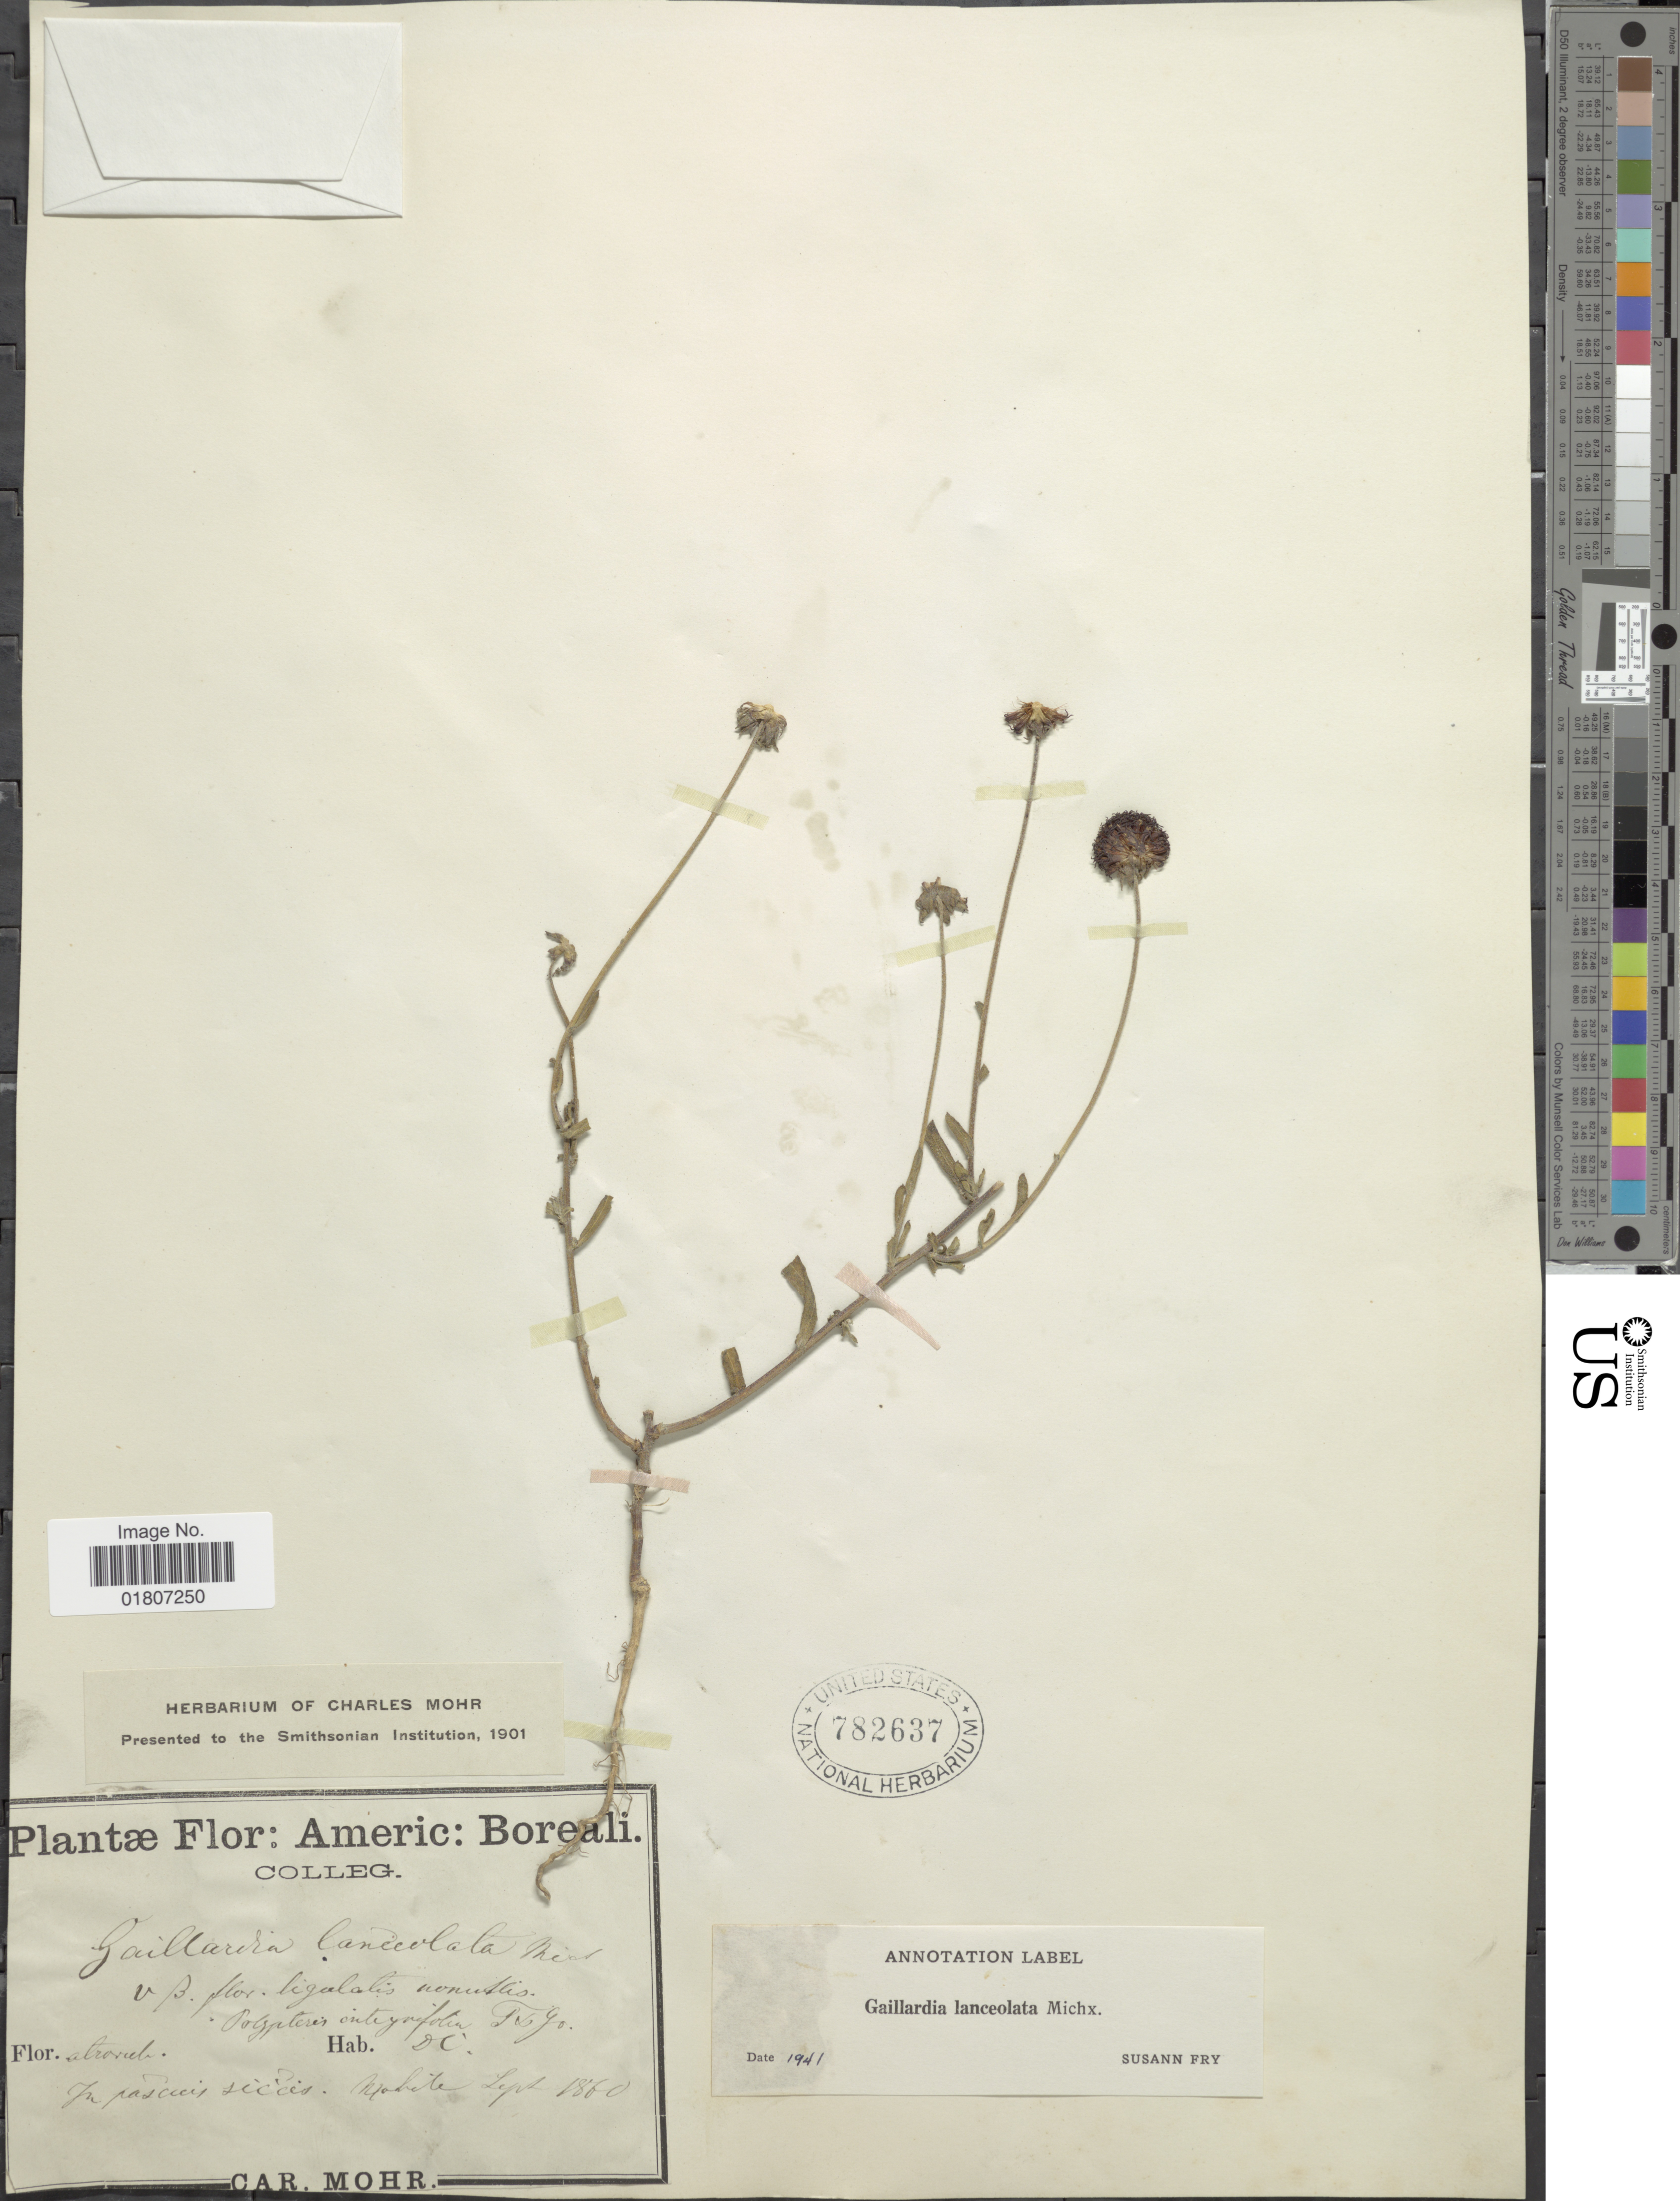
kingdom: Plantae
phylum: Tracheophyta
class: Magnoliopsida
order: Asterales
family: Asteraceae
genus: Gaillardia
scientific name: Gaillardia lanceolata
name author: Michx.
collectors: C. T. Mohr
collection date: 1860-09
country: United States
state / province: Alabama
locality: Mobile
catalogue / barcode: US 782637